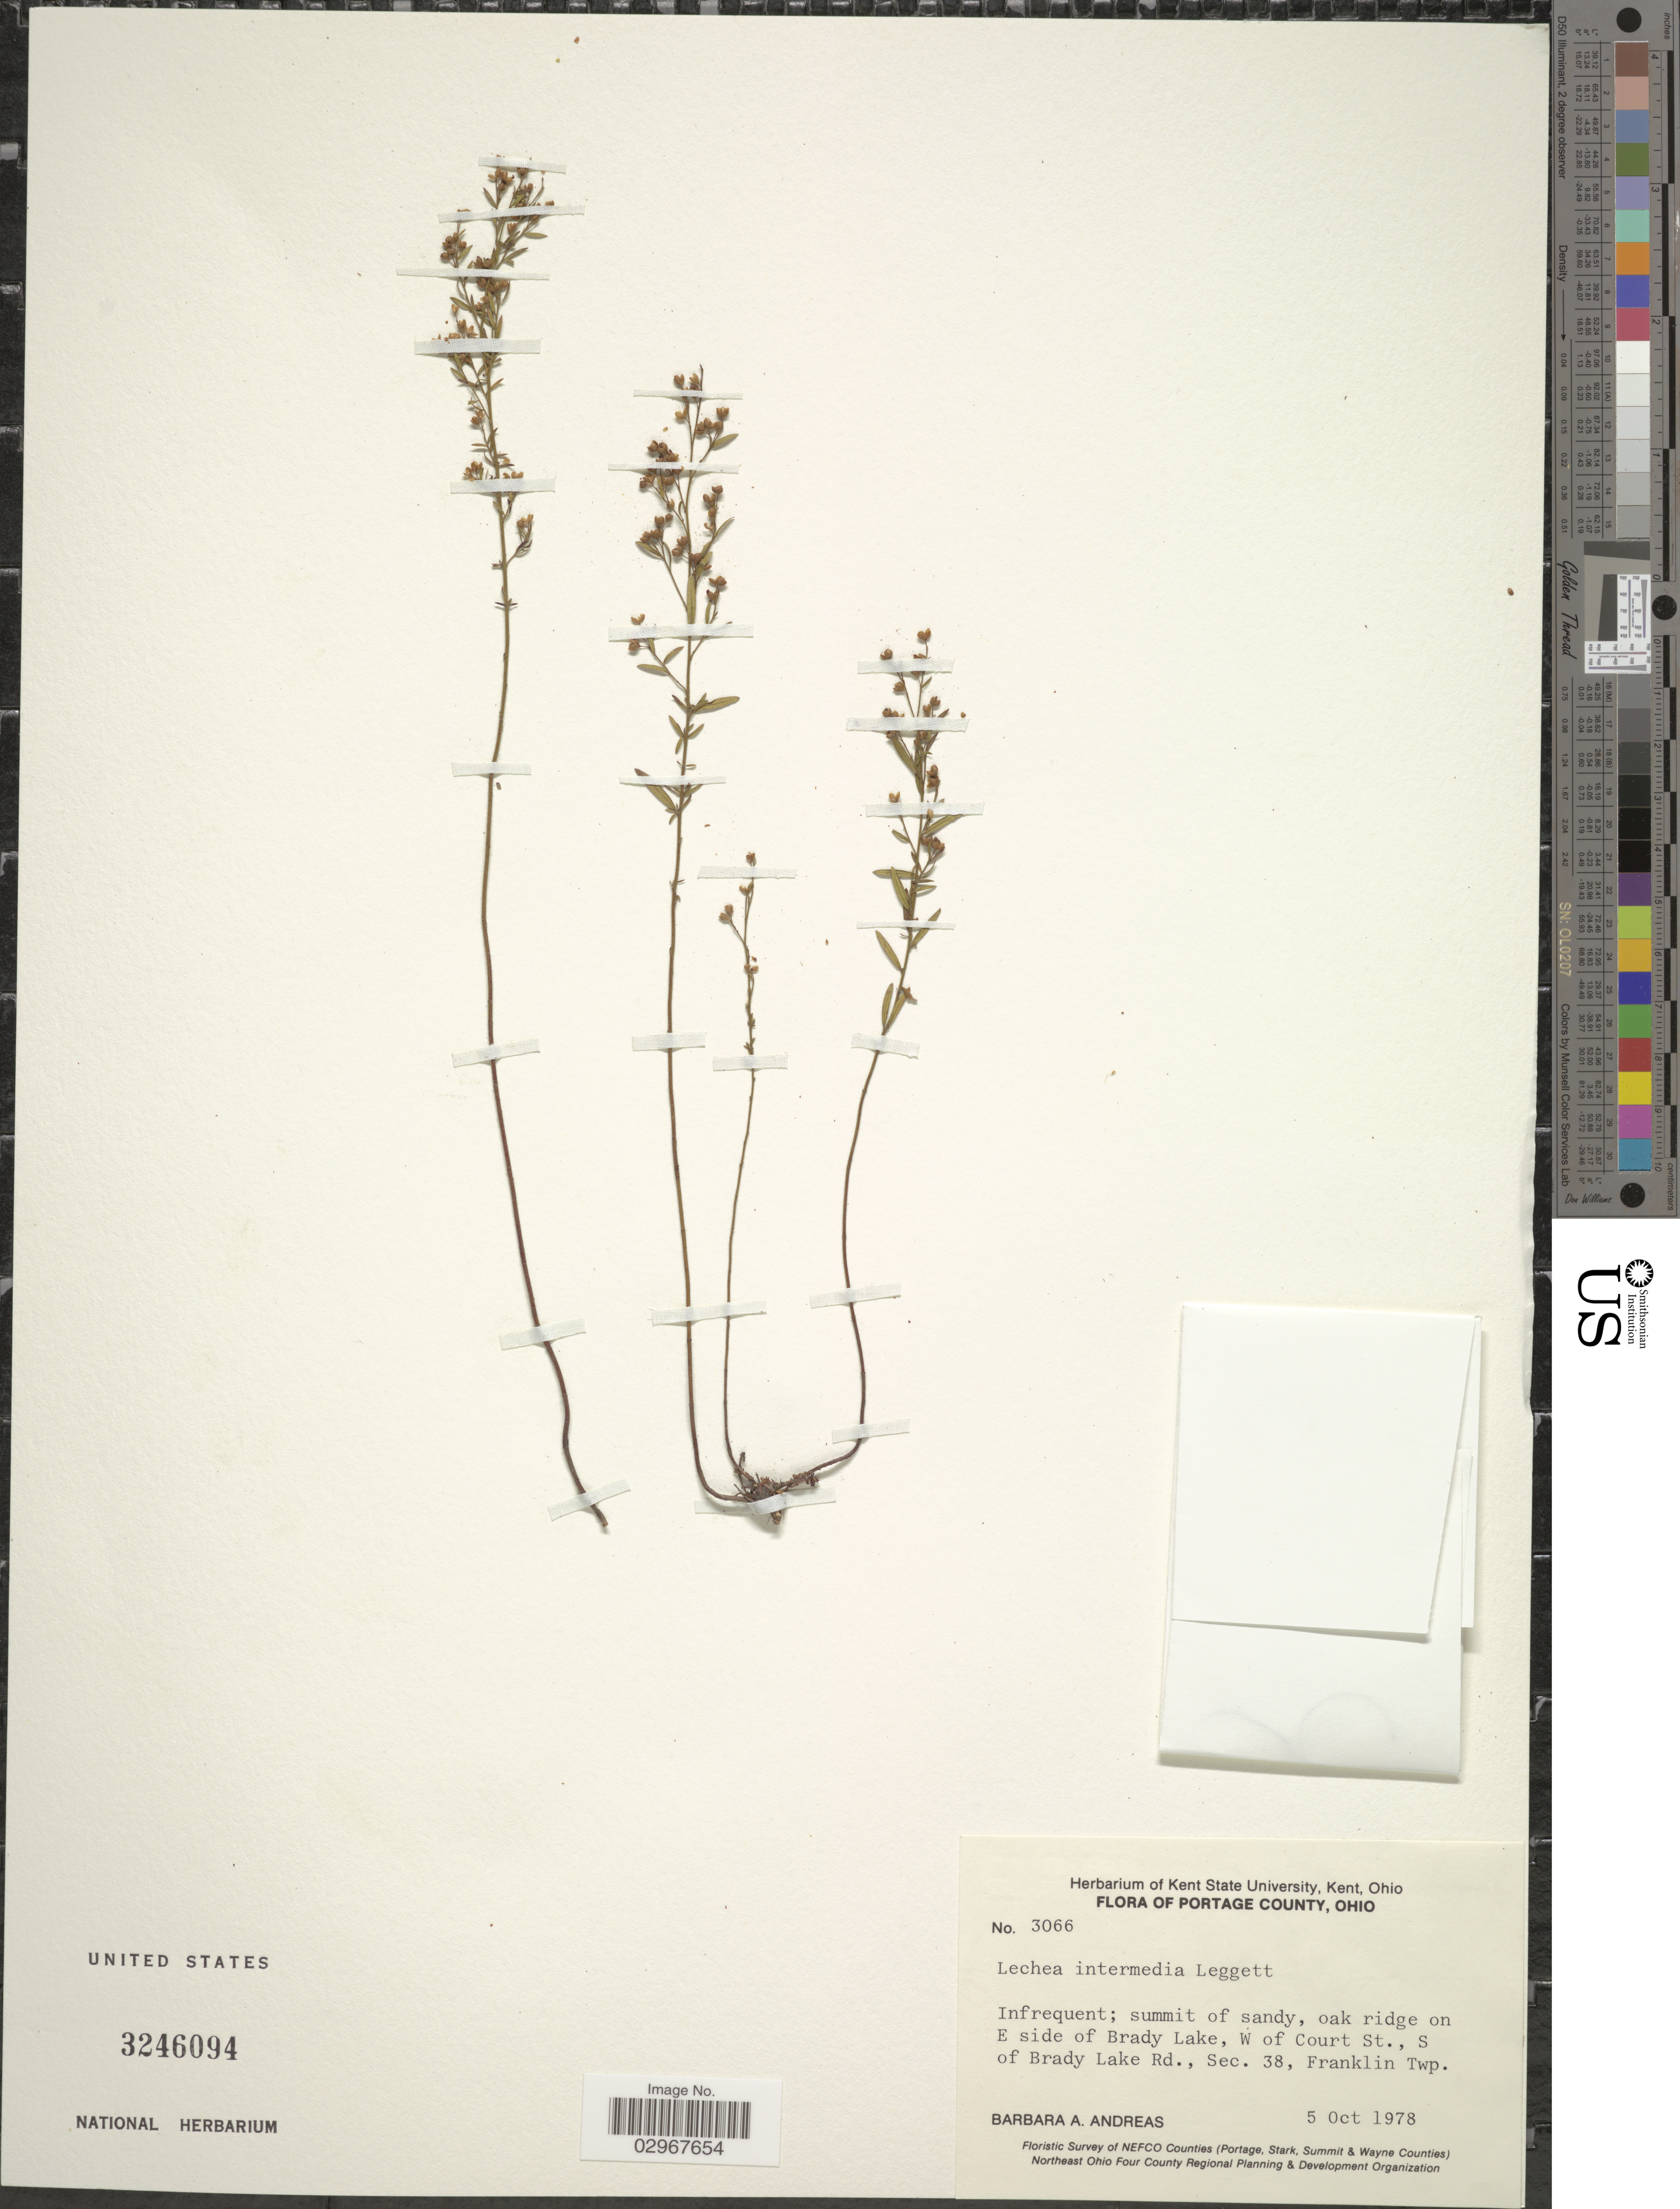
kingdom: Plantae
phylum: Tracheophyta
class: Magnoliopsida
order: Malvales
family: Cistaceae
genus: Lechea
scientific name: Lechea intermedia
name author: Legg. ex Britton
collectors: B. A. Andreas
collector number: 3066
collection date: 1978-10-05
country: United States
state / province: Ohio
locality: Portage County. Oak ridge on E side of Brady Lake, W of Court St., S of Brady Lake Rd., Sec. 38, Franklin Twp.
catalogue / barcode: US 3246094